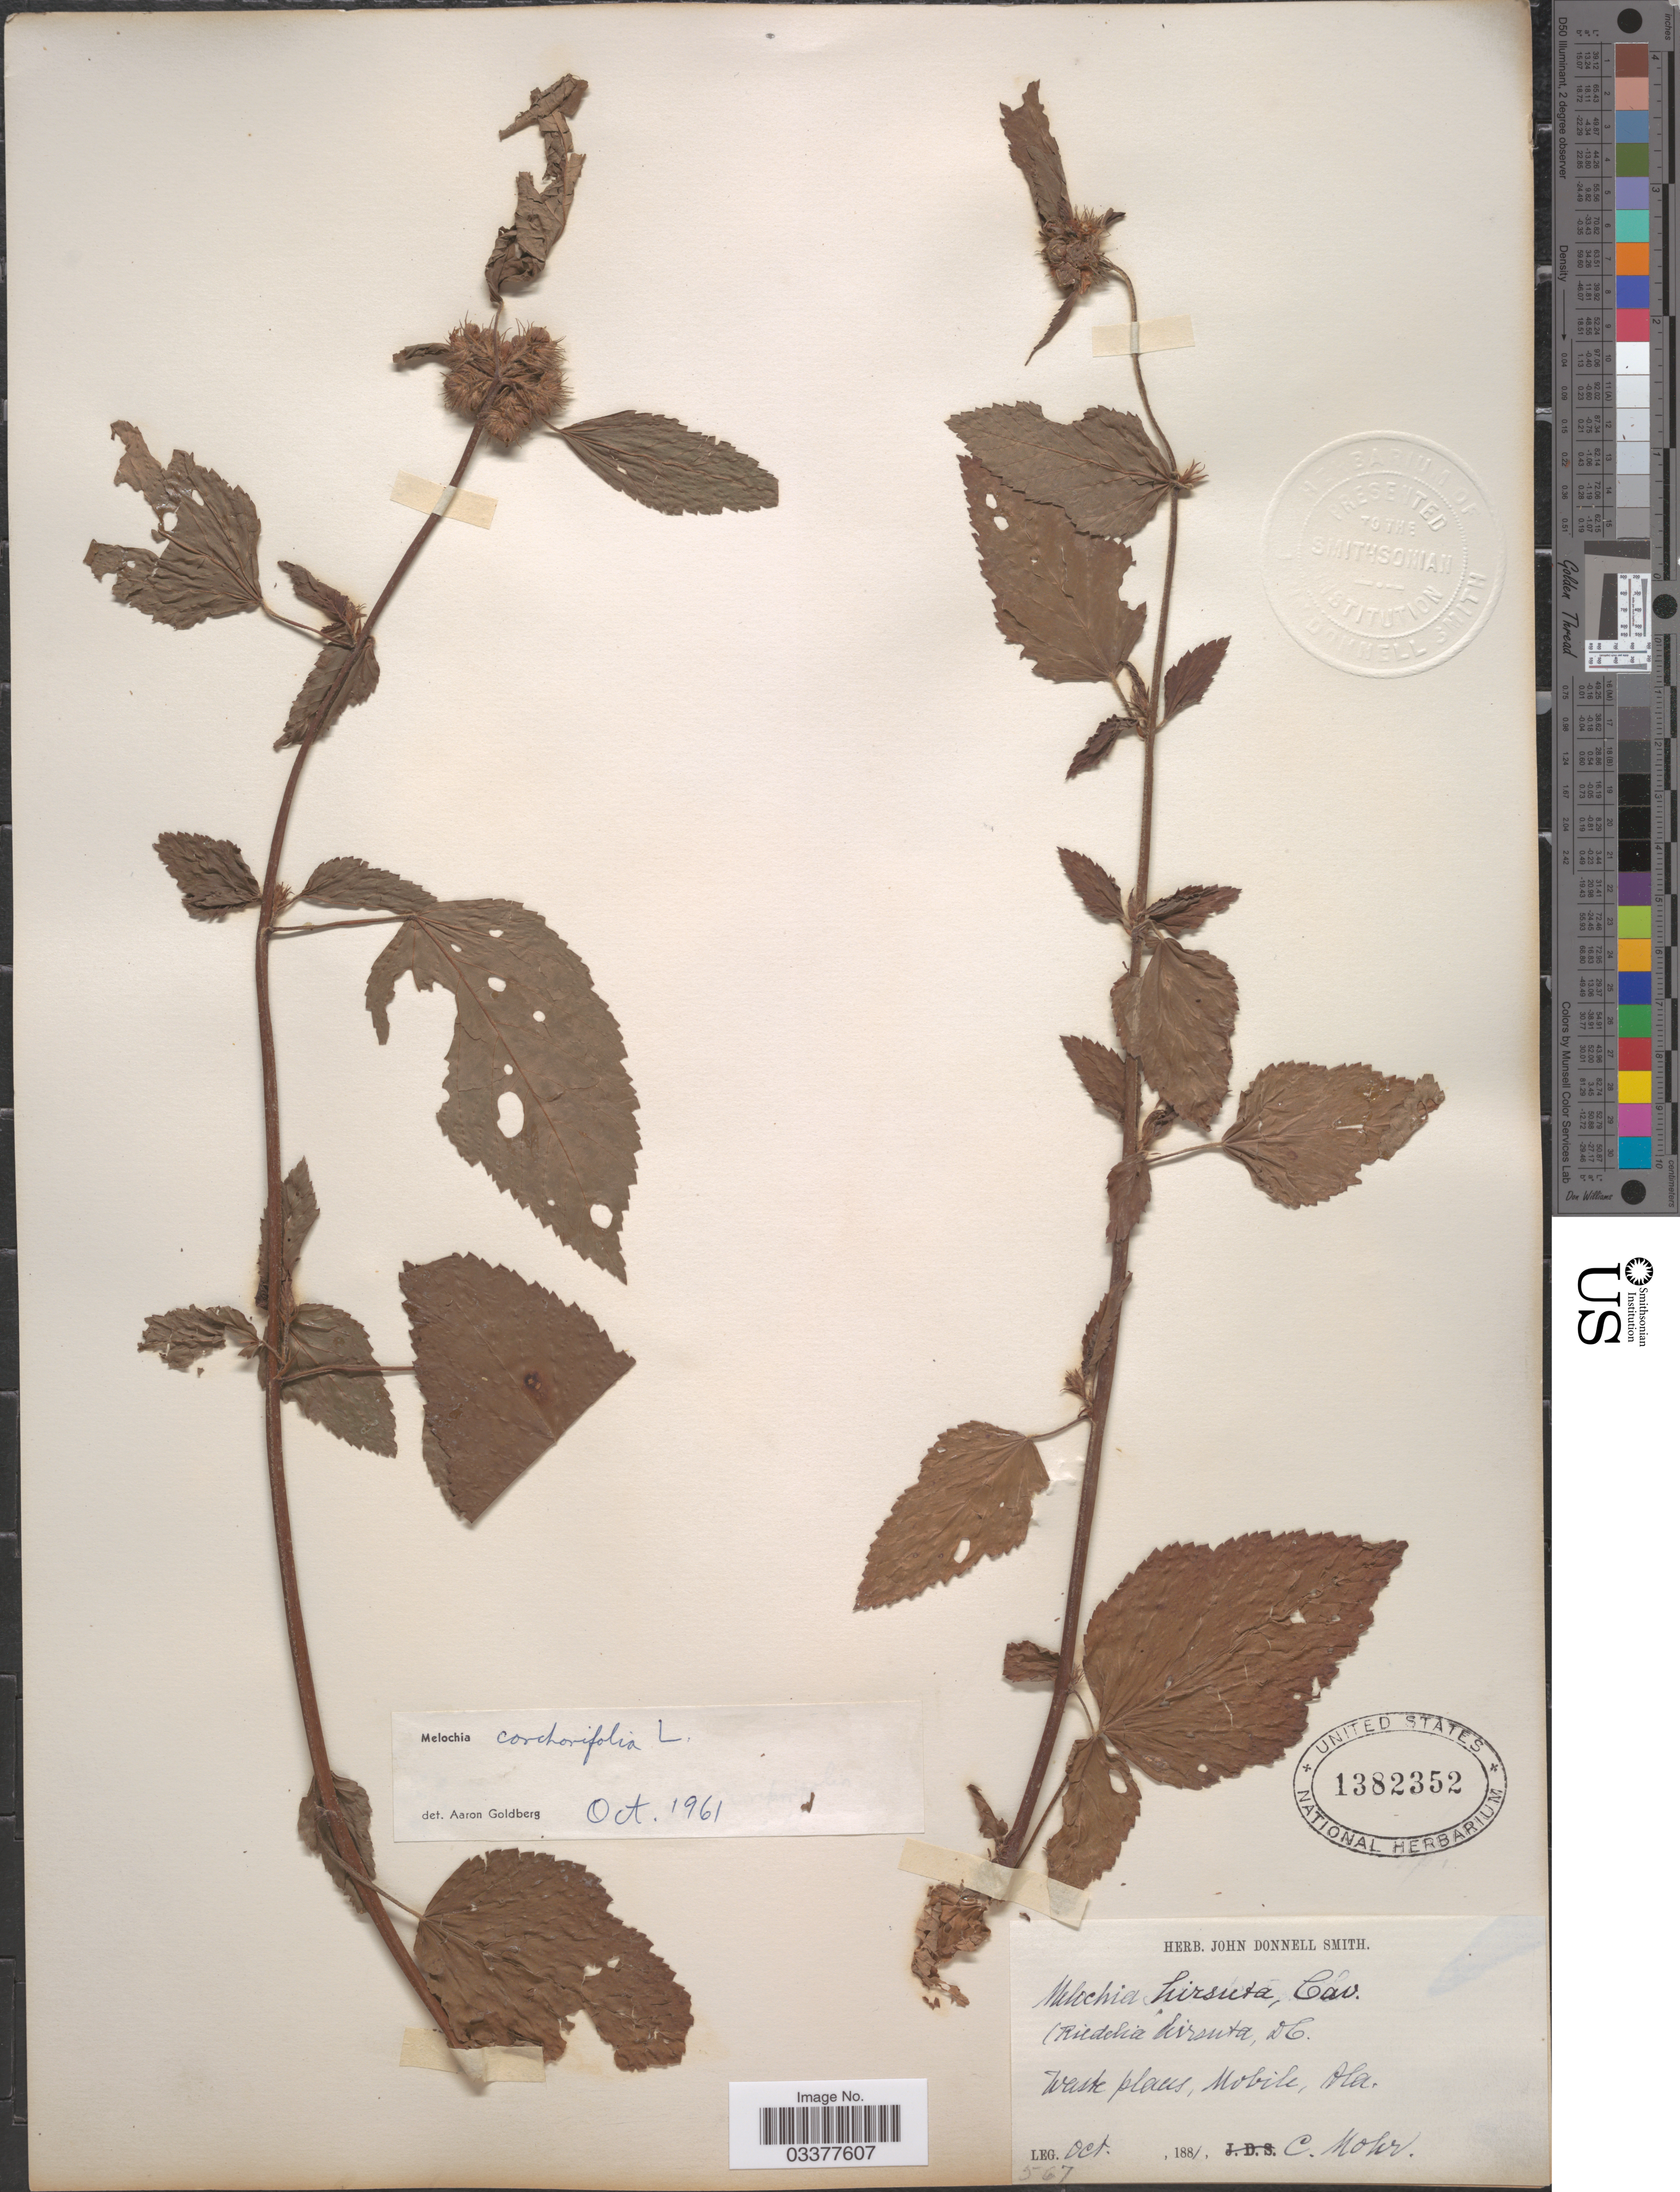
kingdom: Plantae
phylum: Tracheophyta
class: Magnoliopsida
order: Malvales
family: Malvaceae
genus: Melochia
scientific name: Melochia corchorifolia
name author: L.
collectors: C. Mohr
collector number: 567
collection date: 1881-10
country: United States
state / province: Alabama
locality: Mobile.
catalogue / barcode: US 1382352